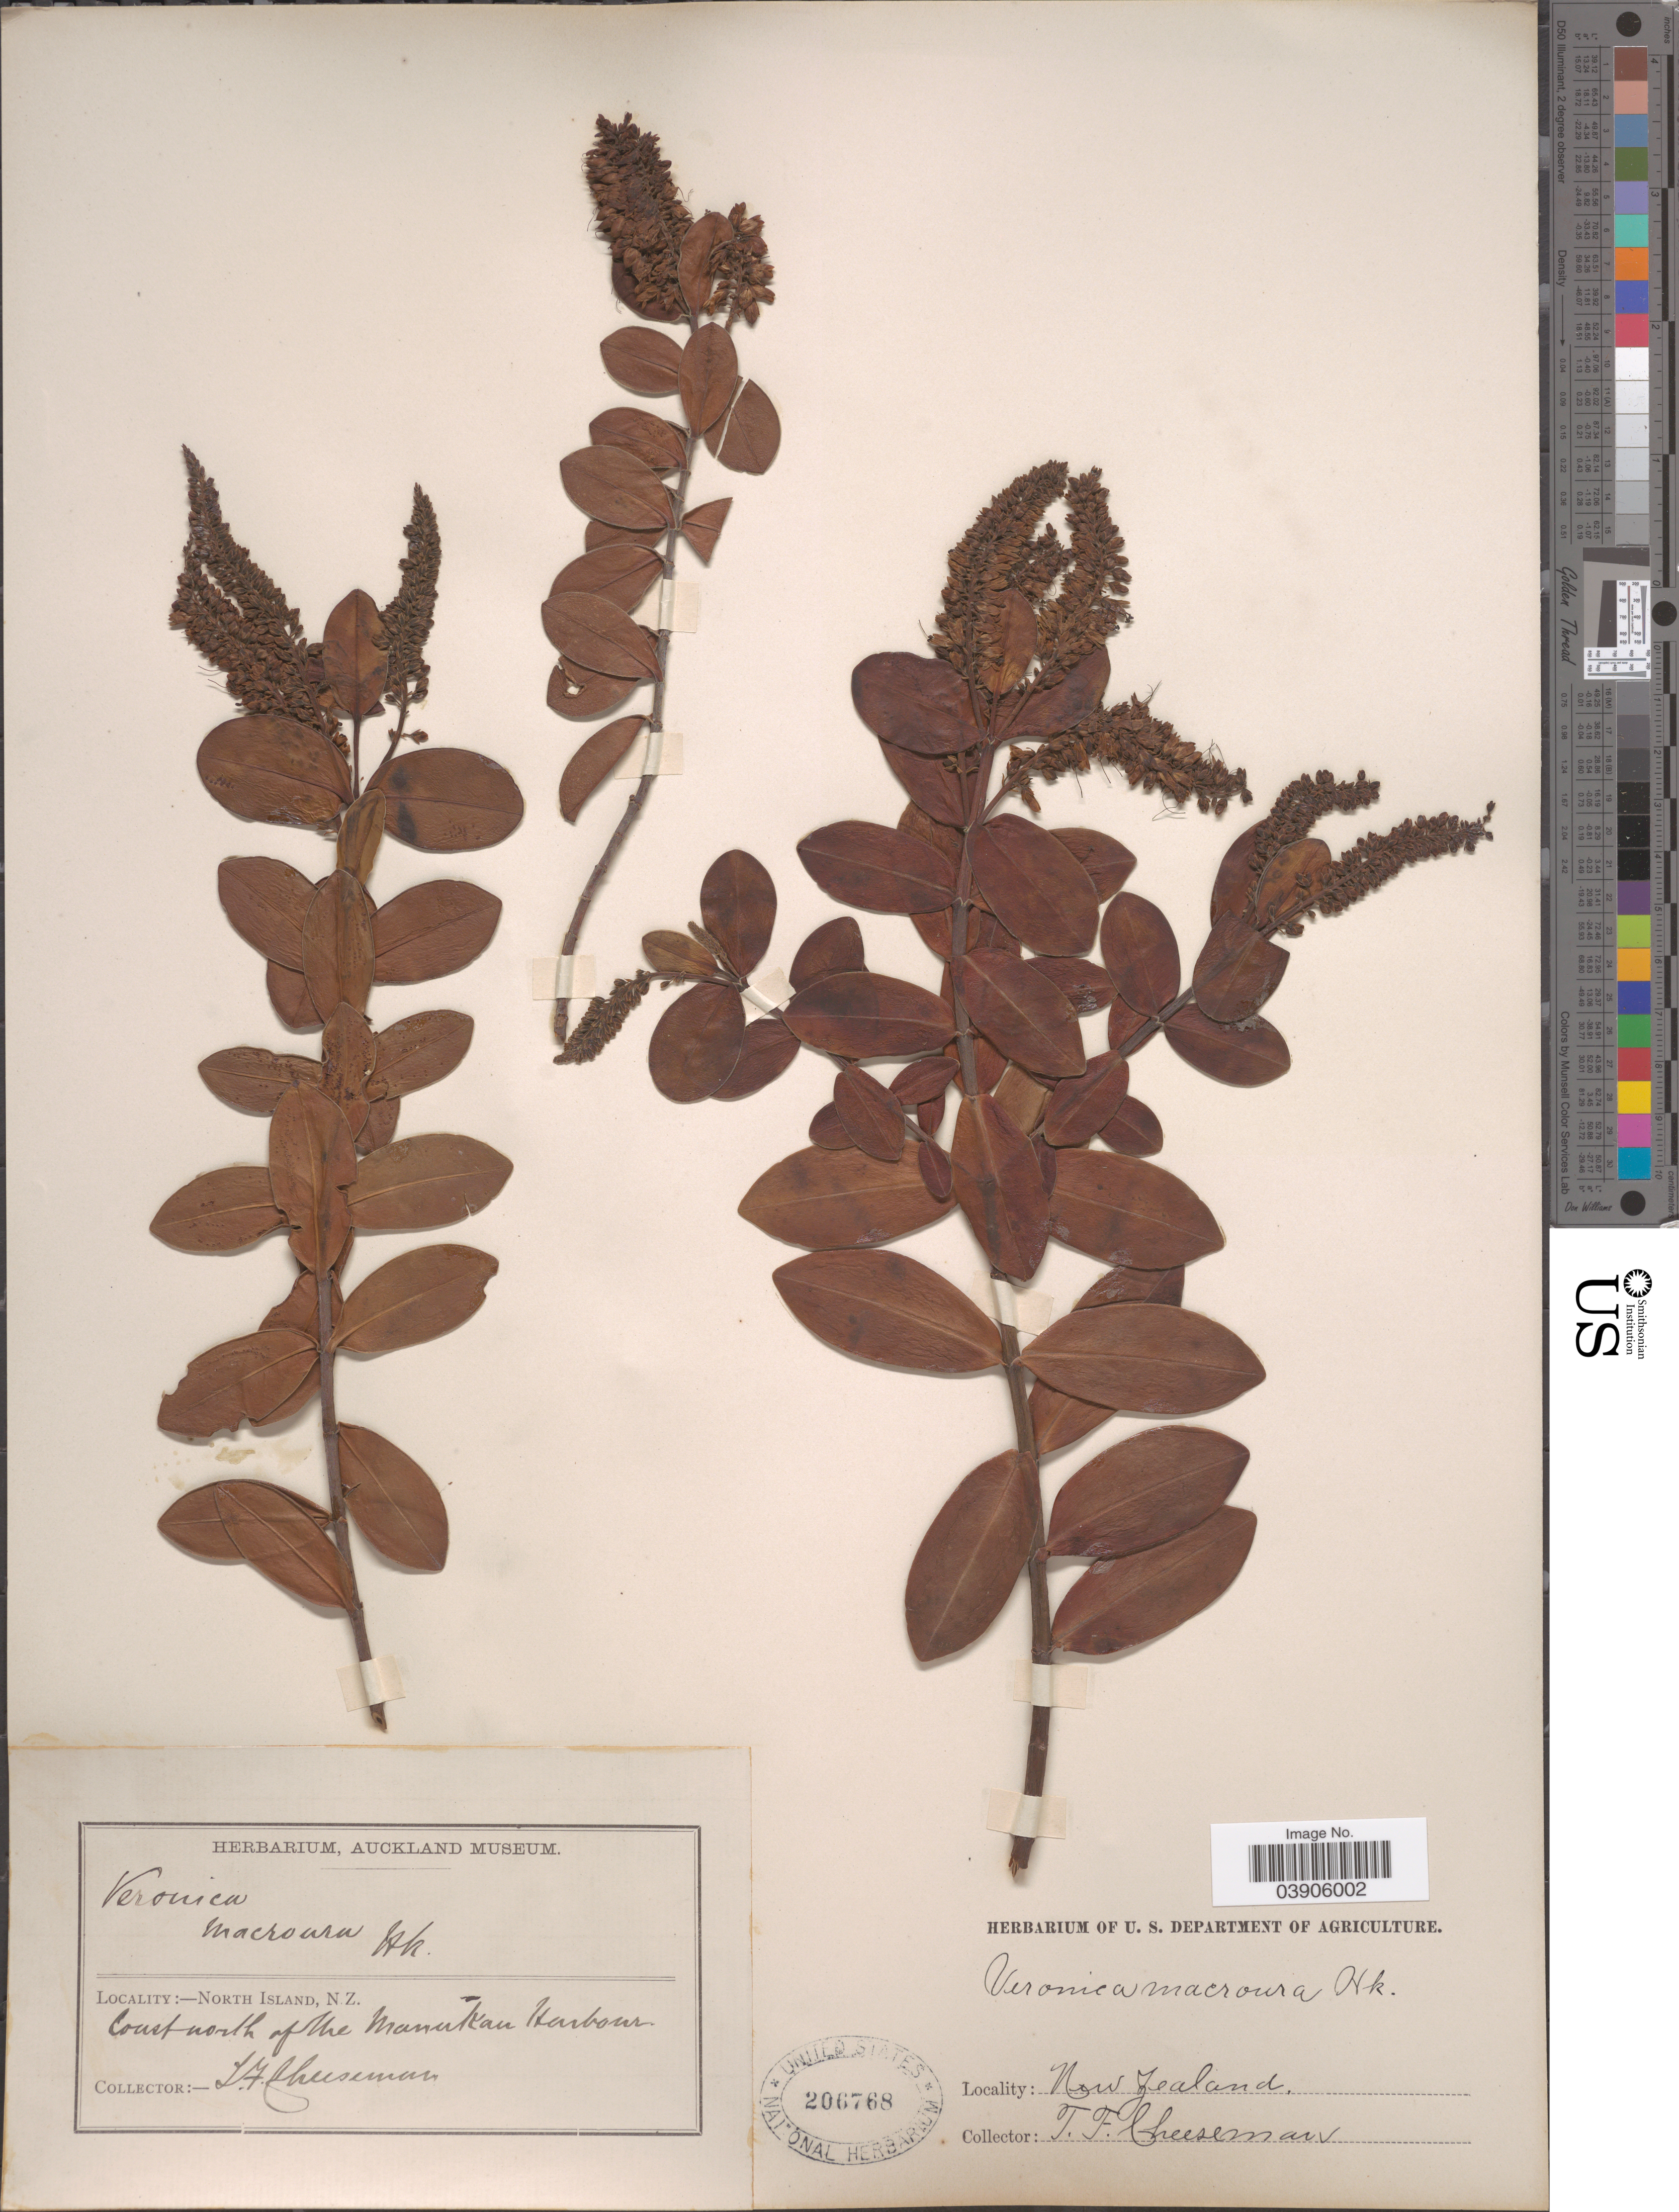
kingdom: Plantae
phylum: Tracheophyta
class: Magnoliopsida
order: Lamiales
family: Plantaginaceae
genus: Hebe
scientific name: Hebe macroura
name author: (Hook. f. ex Benth.) Cockayne & Allan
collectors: T. F. Cheeseman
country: New Zealand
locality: North Island. Coast north of the Manukau Harbour.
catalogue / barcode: US 206768